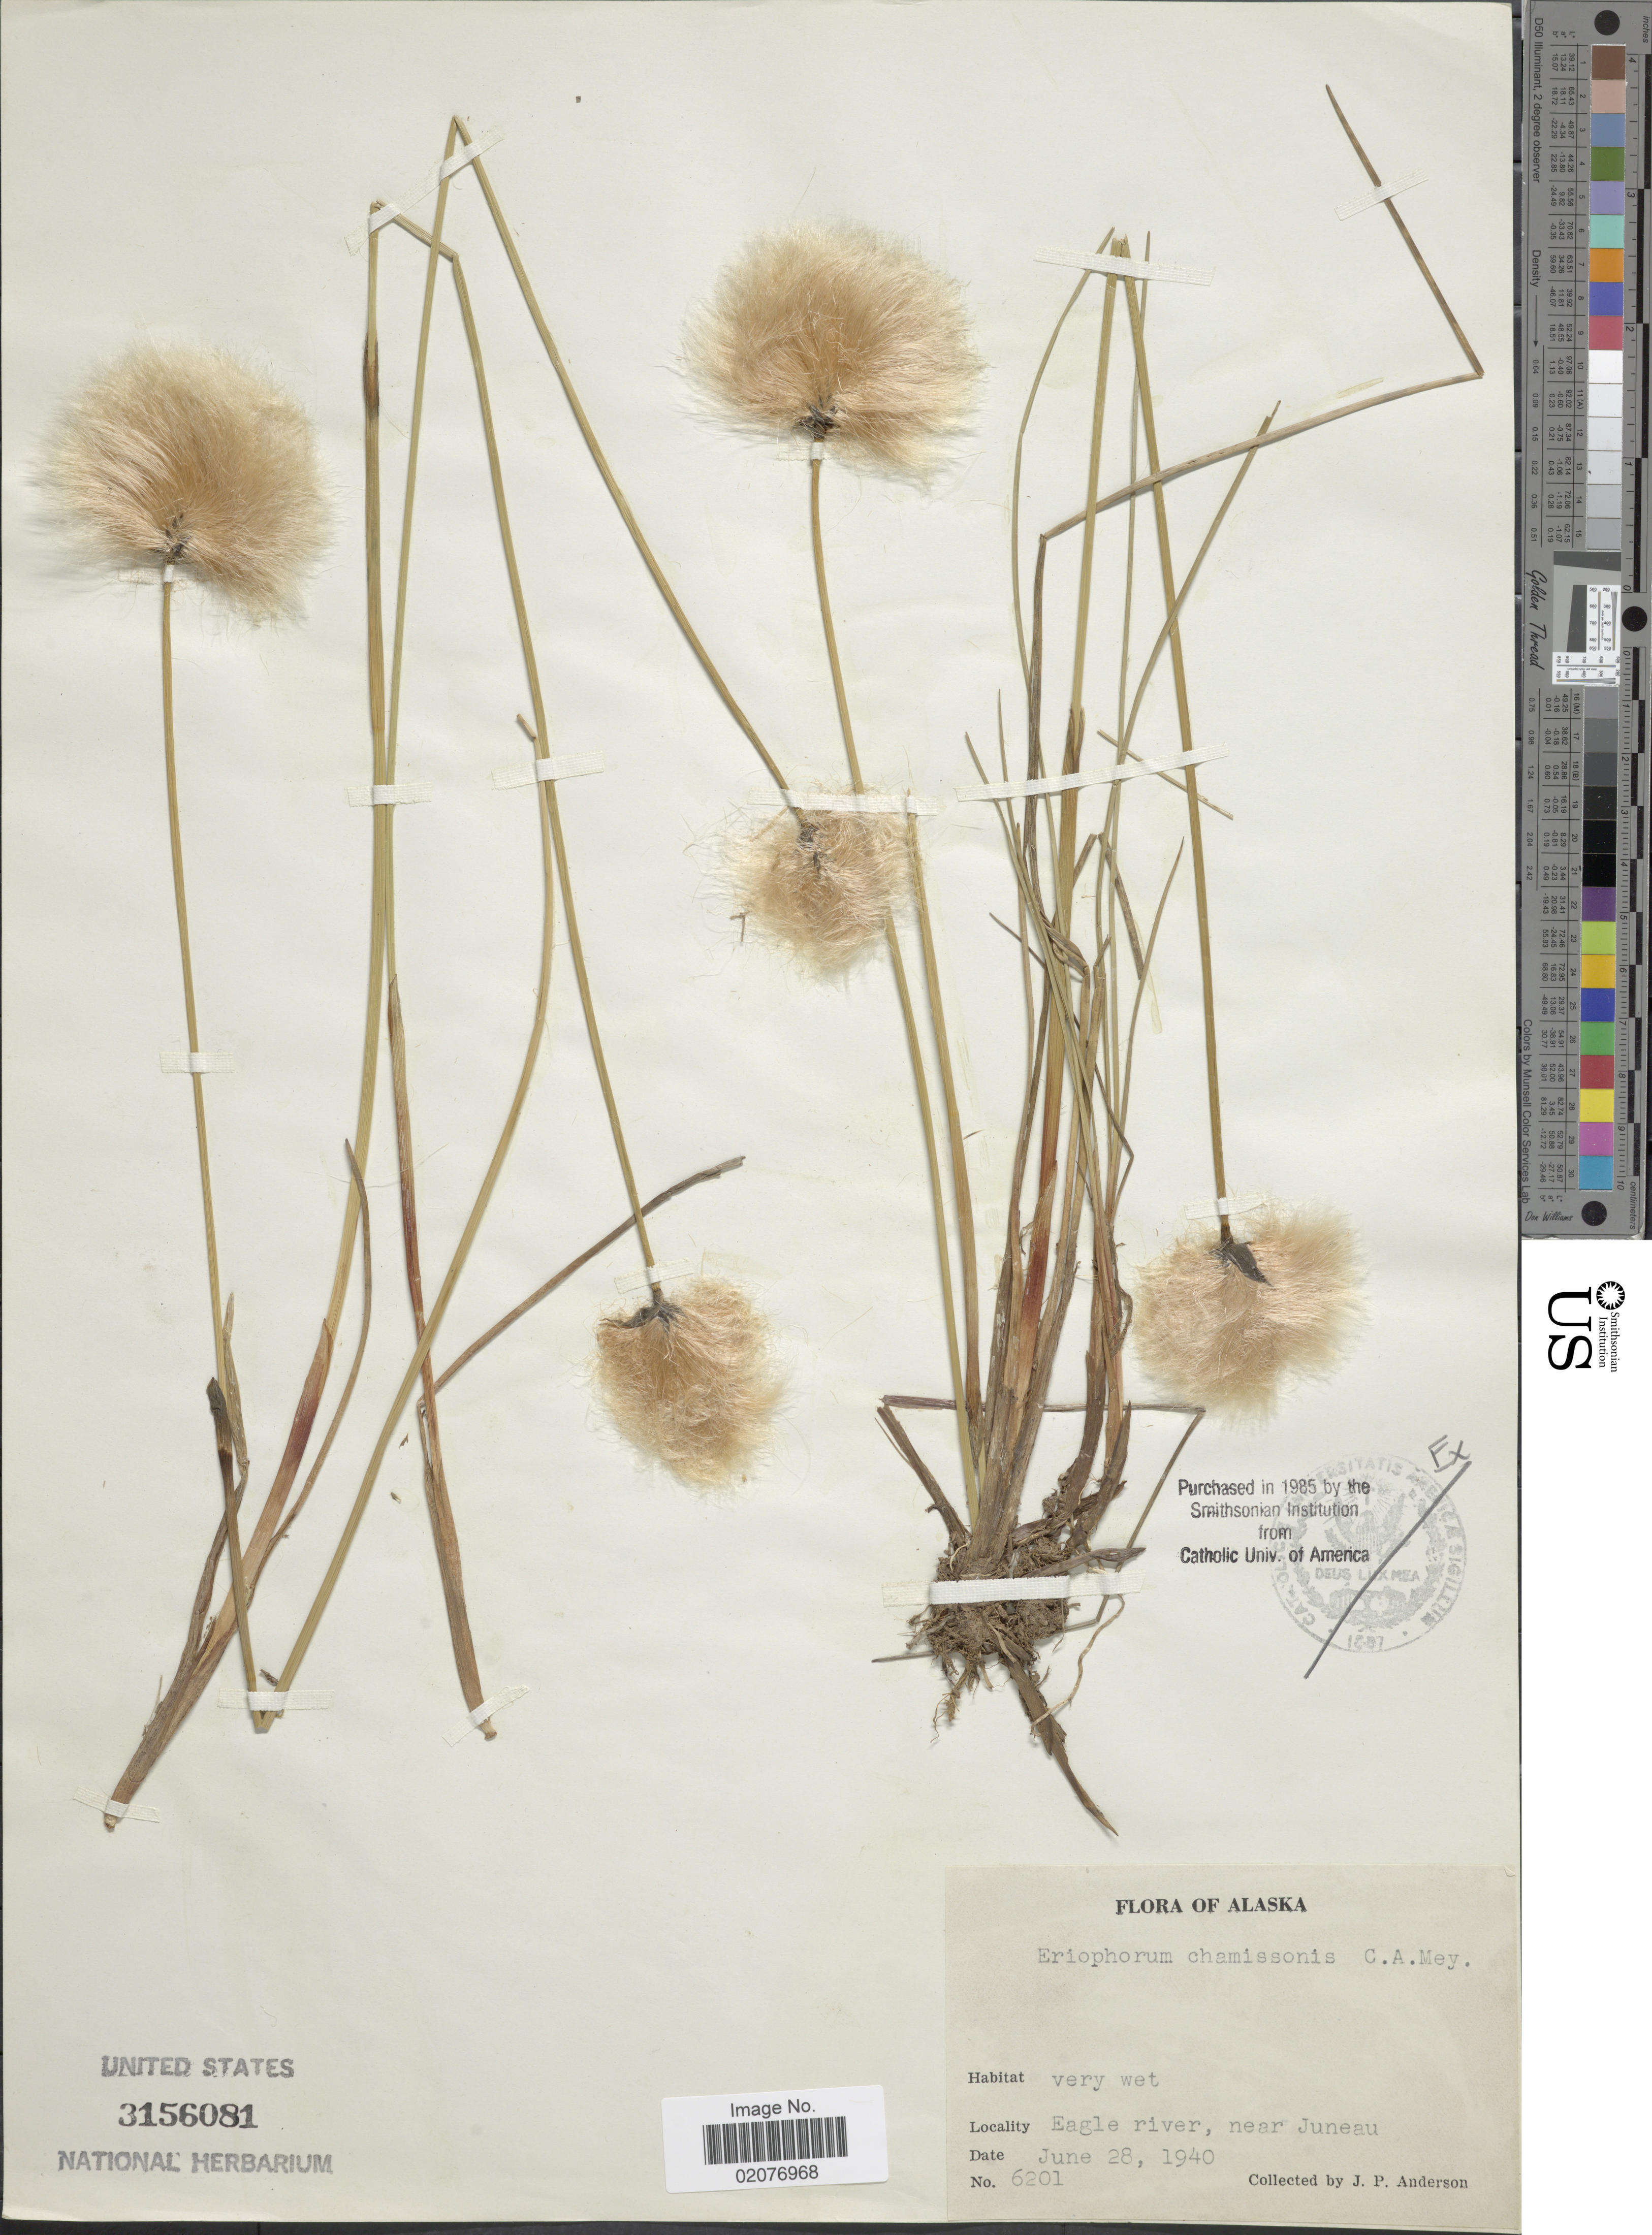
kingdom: Plantae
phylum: Tracheophyta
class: Liliopsida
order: Poales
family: Cyperaceae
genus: Eriophorum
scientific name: Eriophorum chamissonis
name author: C.A. Mey.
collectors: J. P. Anderson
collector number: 6201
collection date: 1940-06-28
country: United States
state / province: Alaska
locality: Eagle river, near Juneau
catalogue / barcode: US 3156081